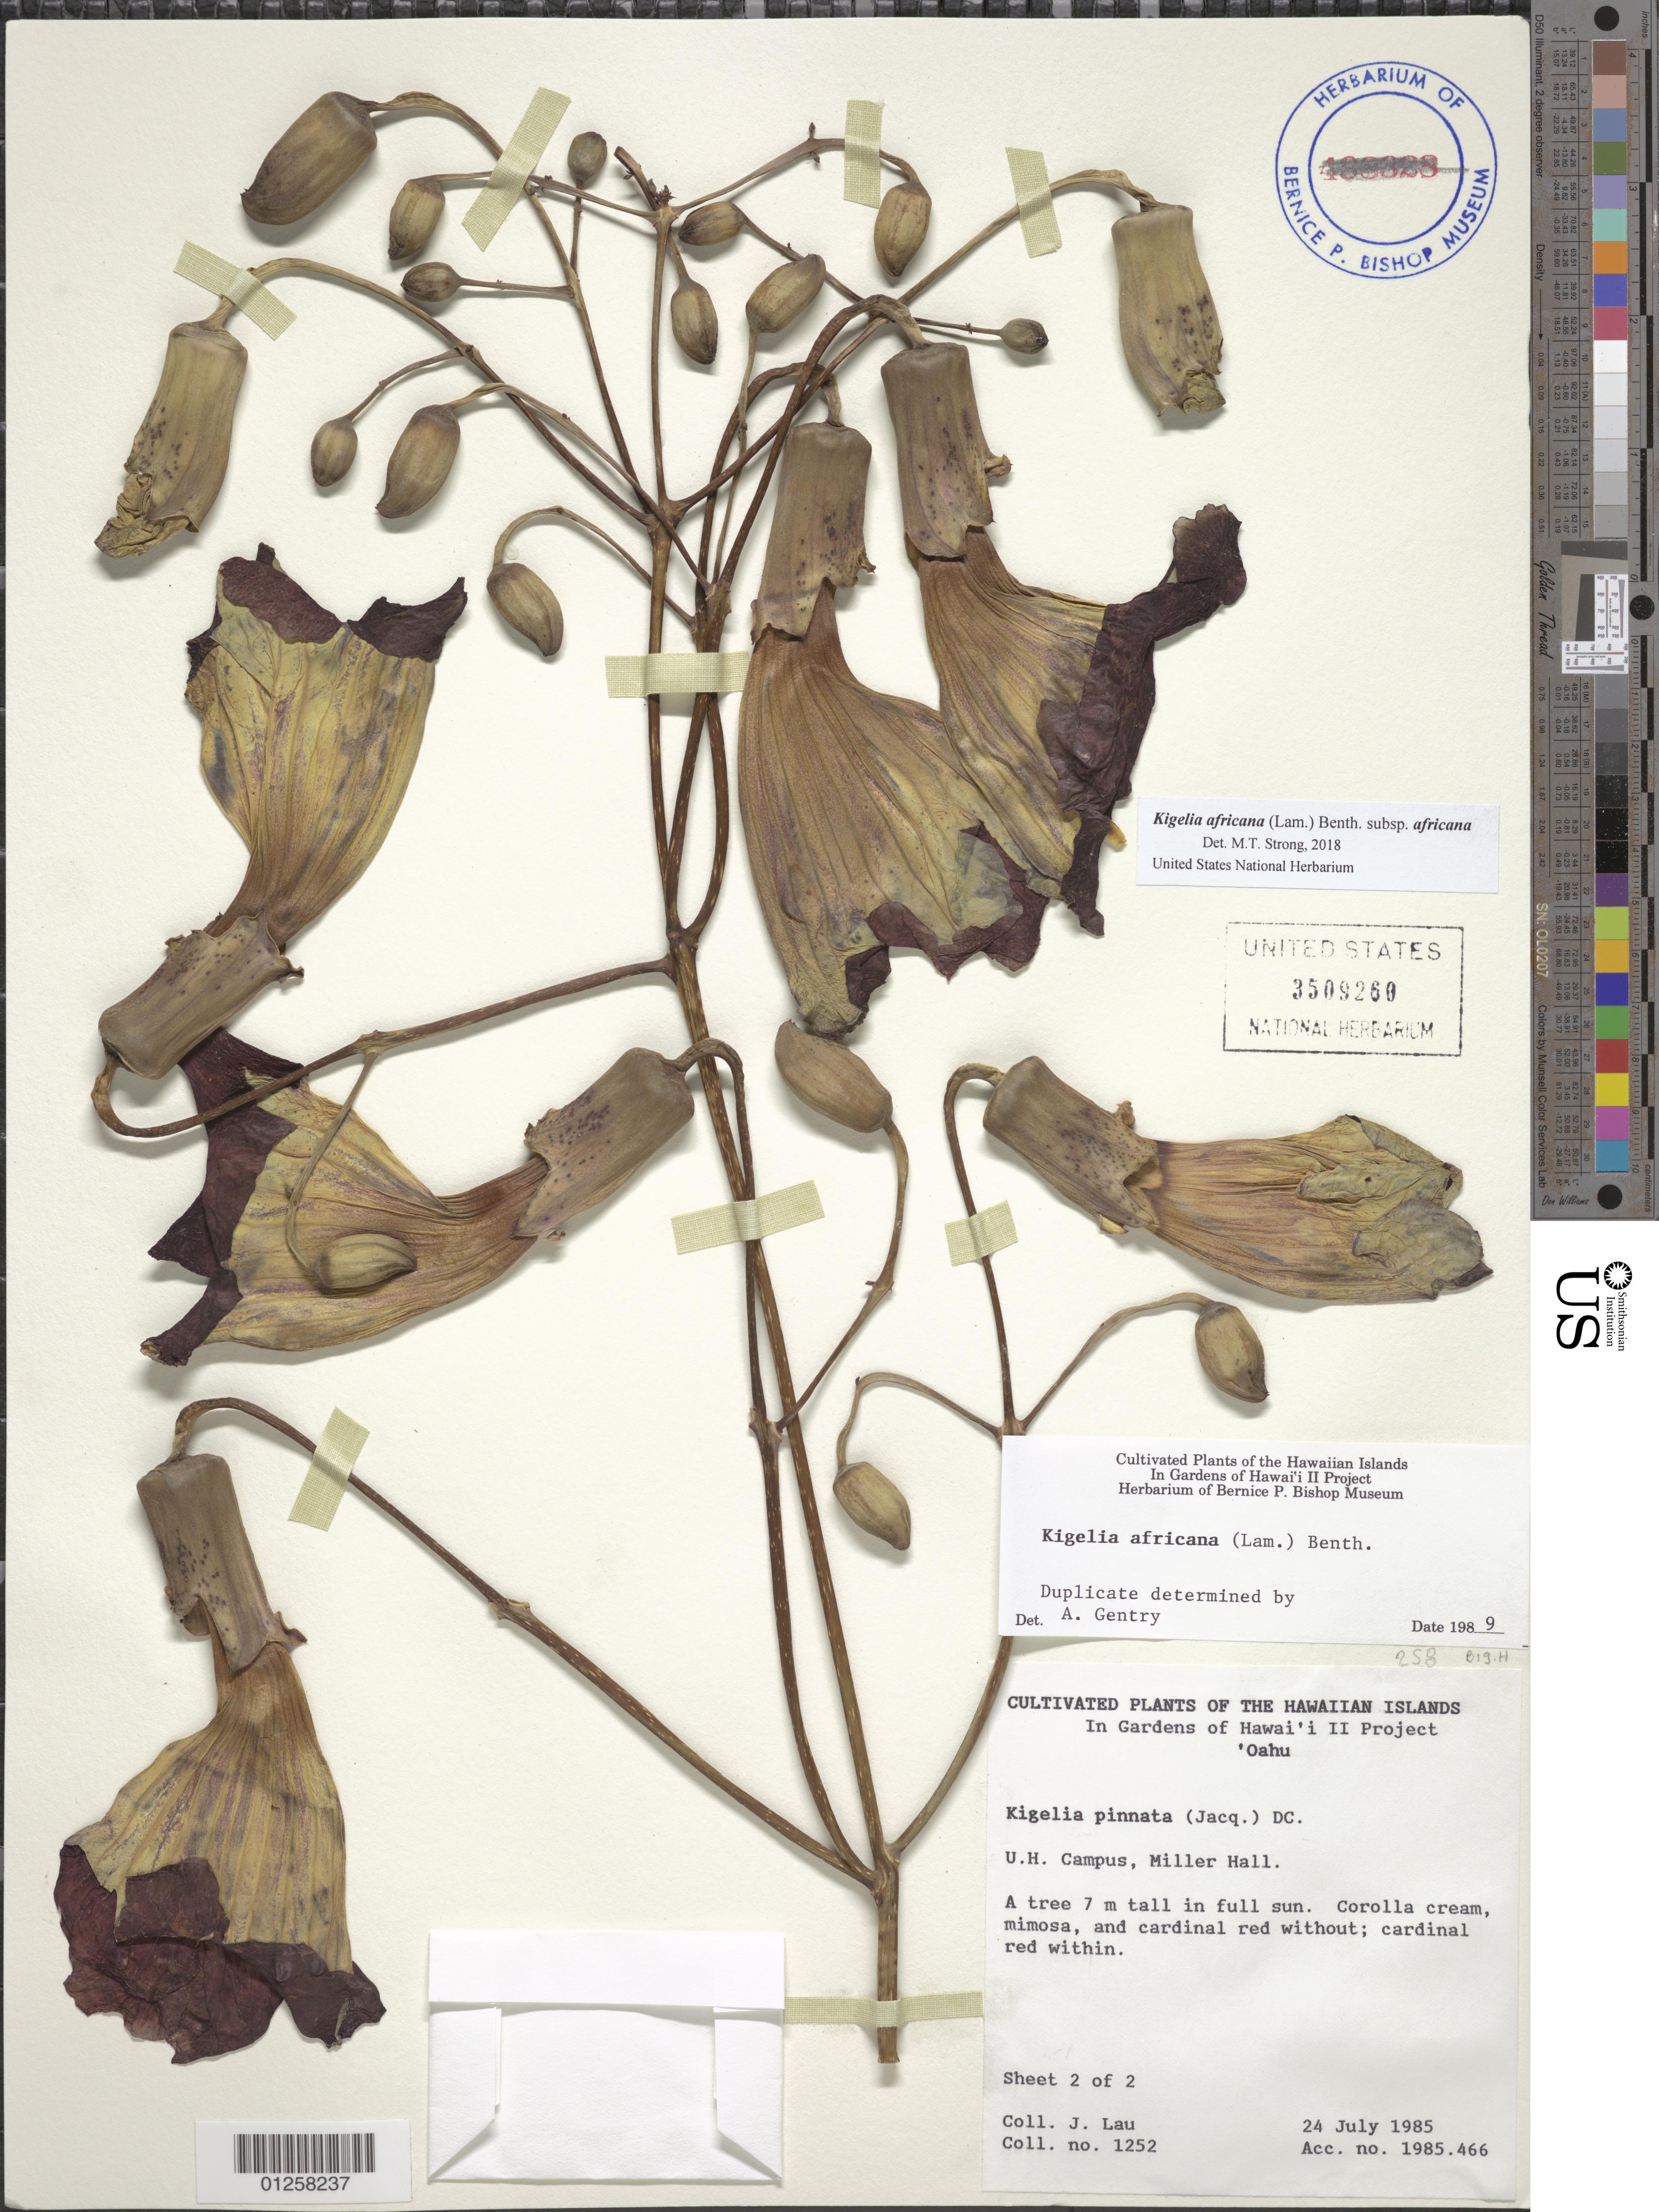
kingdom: Plantae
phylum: Tracheophyta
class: Magnoliopsida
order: Lamiales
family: Bignoniaceae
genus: Kigelia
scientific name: Kigelia africana subsp. africana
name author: (Lam.) Benth.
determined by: Strong, M. T., (US), Smithsonian Institution - National Museum of Natural History (UNITED STATES)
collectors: J. Lau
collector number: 1252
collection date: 1985-07-24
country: United States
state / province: Hawaii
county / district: Honolulu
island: Oahu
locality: U.H. Campus, Miller Hall.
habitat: Full sun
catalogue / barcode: US 3509260